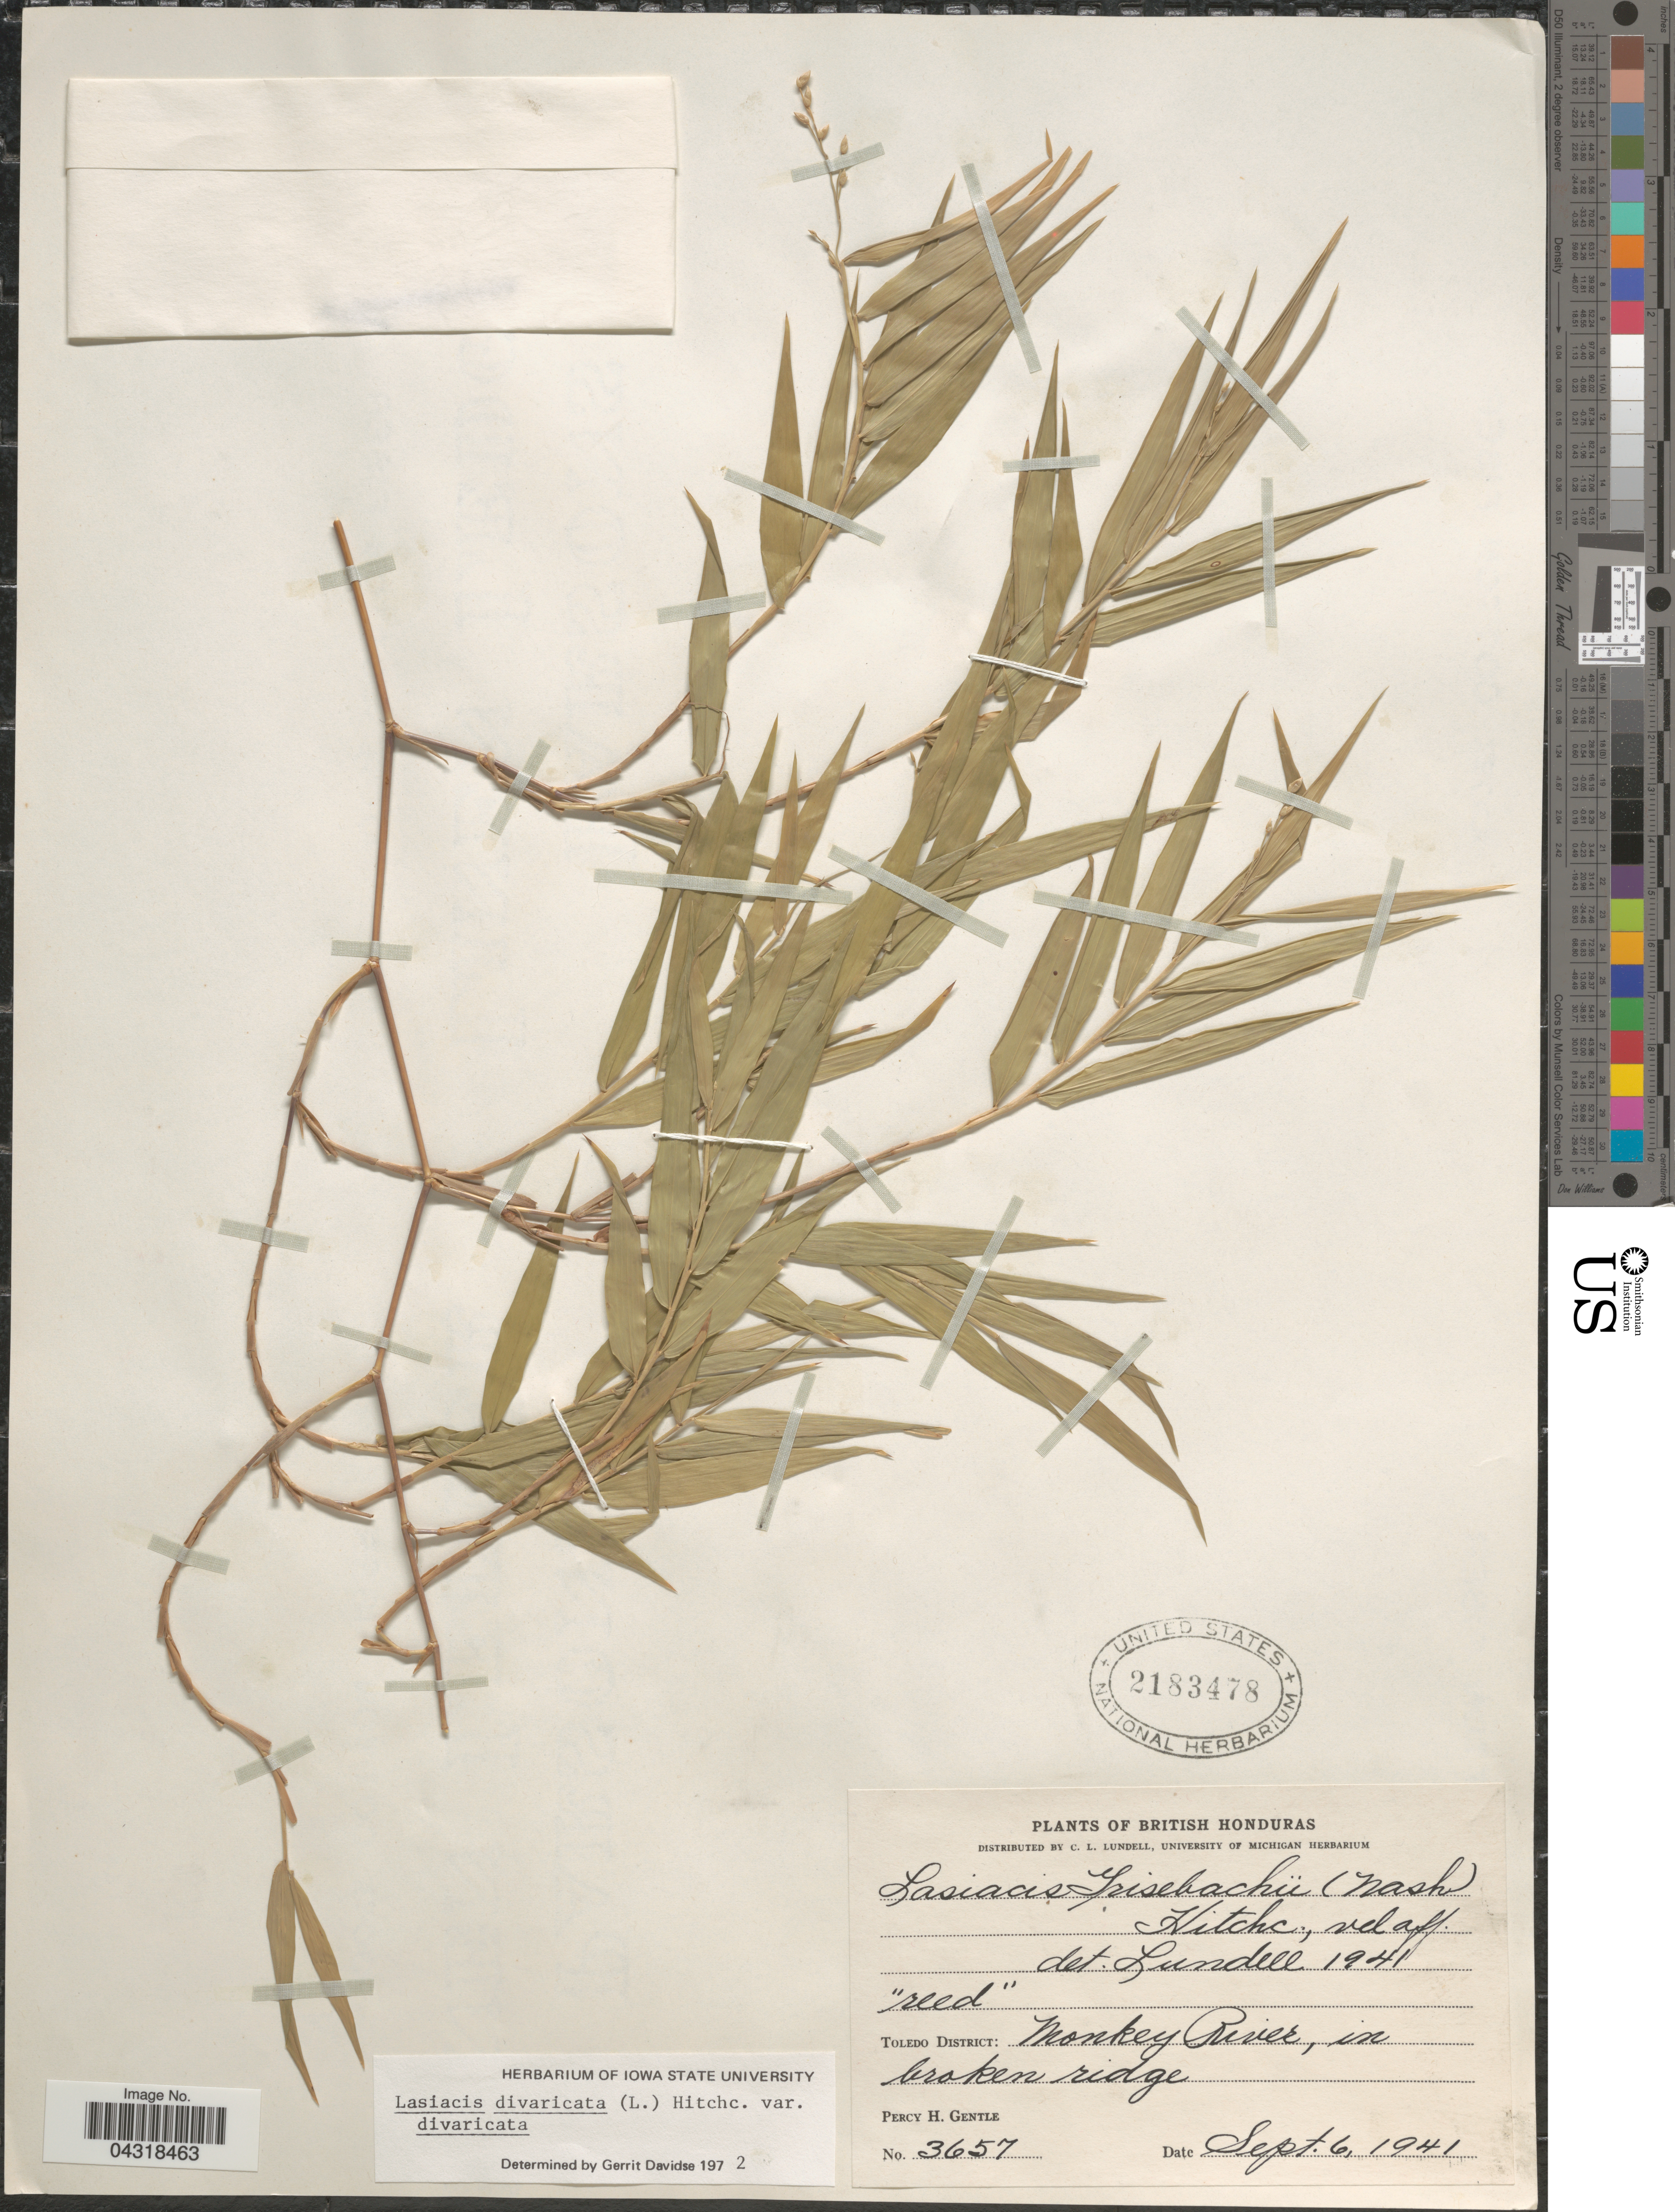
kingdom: Plantae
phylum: Tracheophyta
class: Liliopsida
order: Poales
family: Poaceae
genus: Lasiacis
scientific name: Lasiacis divaricata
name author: (L.) Hitchc.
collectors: P. H. Gentle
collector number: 3657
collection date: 1941-09-06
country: Belize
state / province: Toledo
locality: British Honduras. Toledo District: Monkey Rivier, in broken ridge.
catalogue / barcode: US 2183478